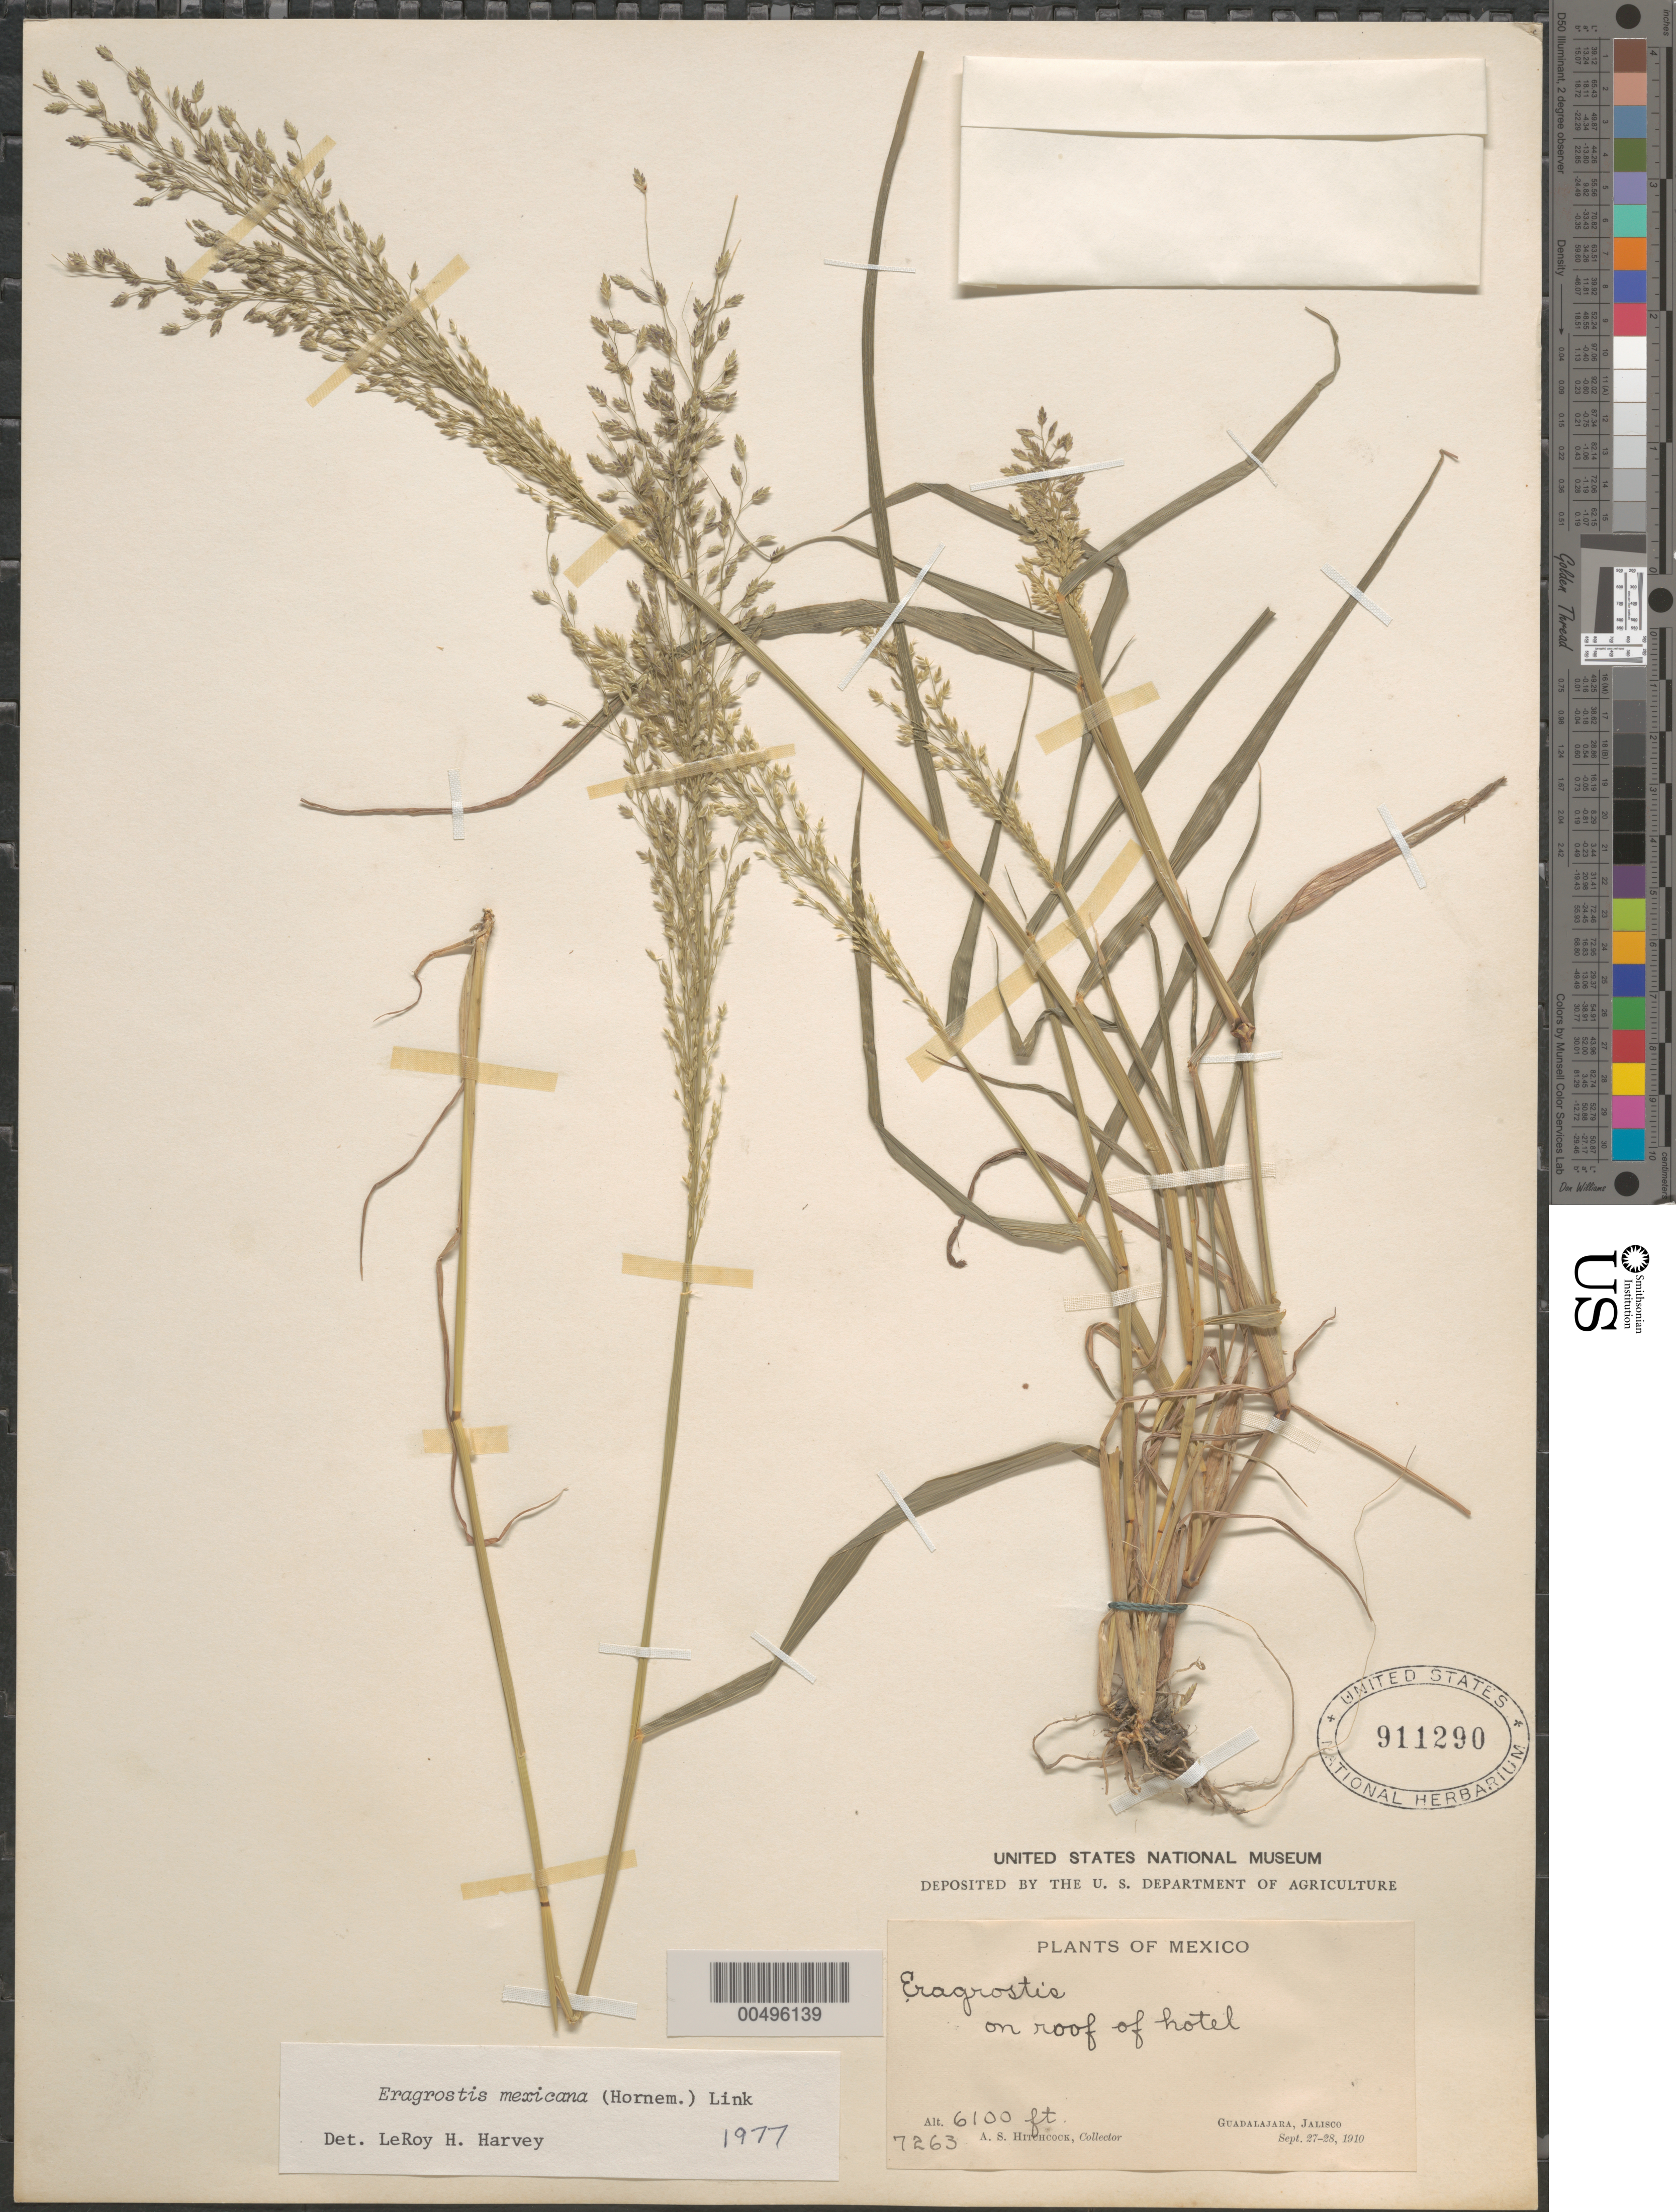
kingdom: Plantae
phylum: Tracheophyta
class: Liliopsida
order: Poales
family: Poaceae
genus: Eragrostis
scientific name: Eragrostis mexicana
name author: (Hornem.) Link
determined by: Harvey, L. H.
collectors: A. S. Hitchcock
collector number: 7263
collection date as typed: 27 Sep 1910 to 28 Sep 1910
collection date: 1910-09-27/1910-09-28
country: Mexico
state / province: Jalisco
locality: Guadalajara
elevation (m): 1859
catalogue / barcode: US 911290